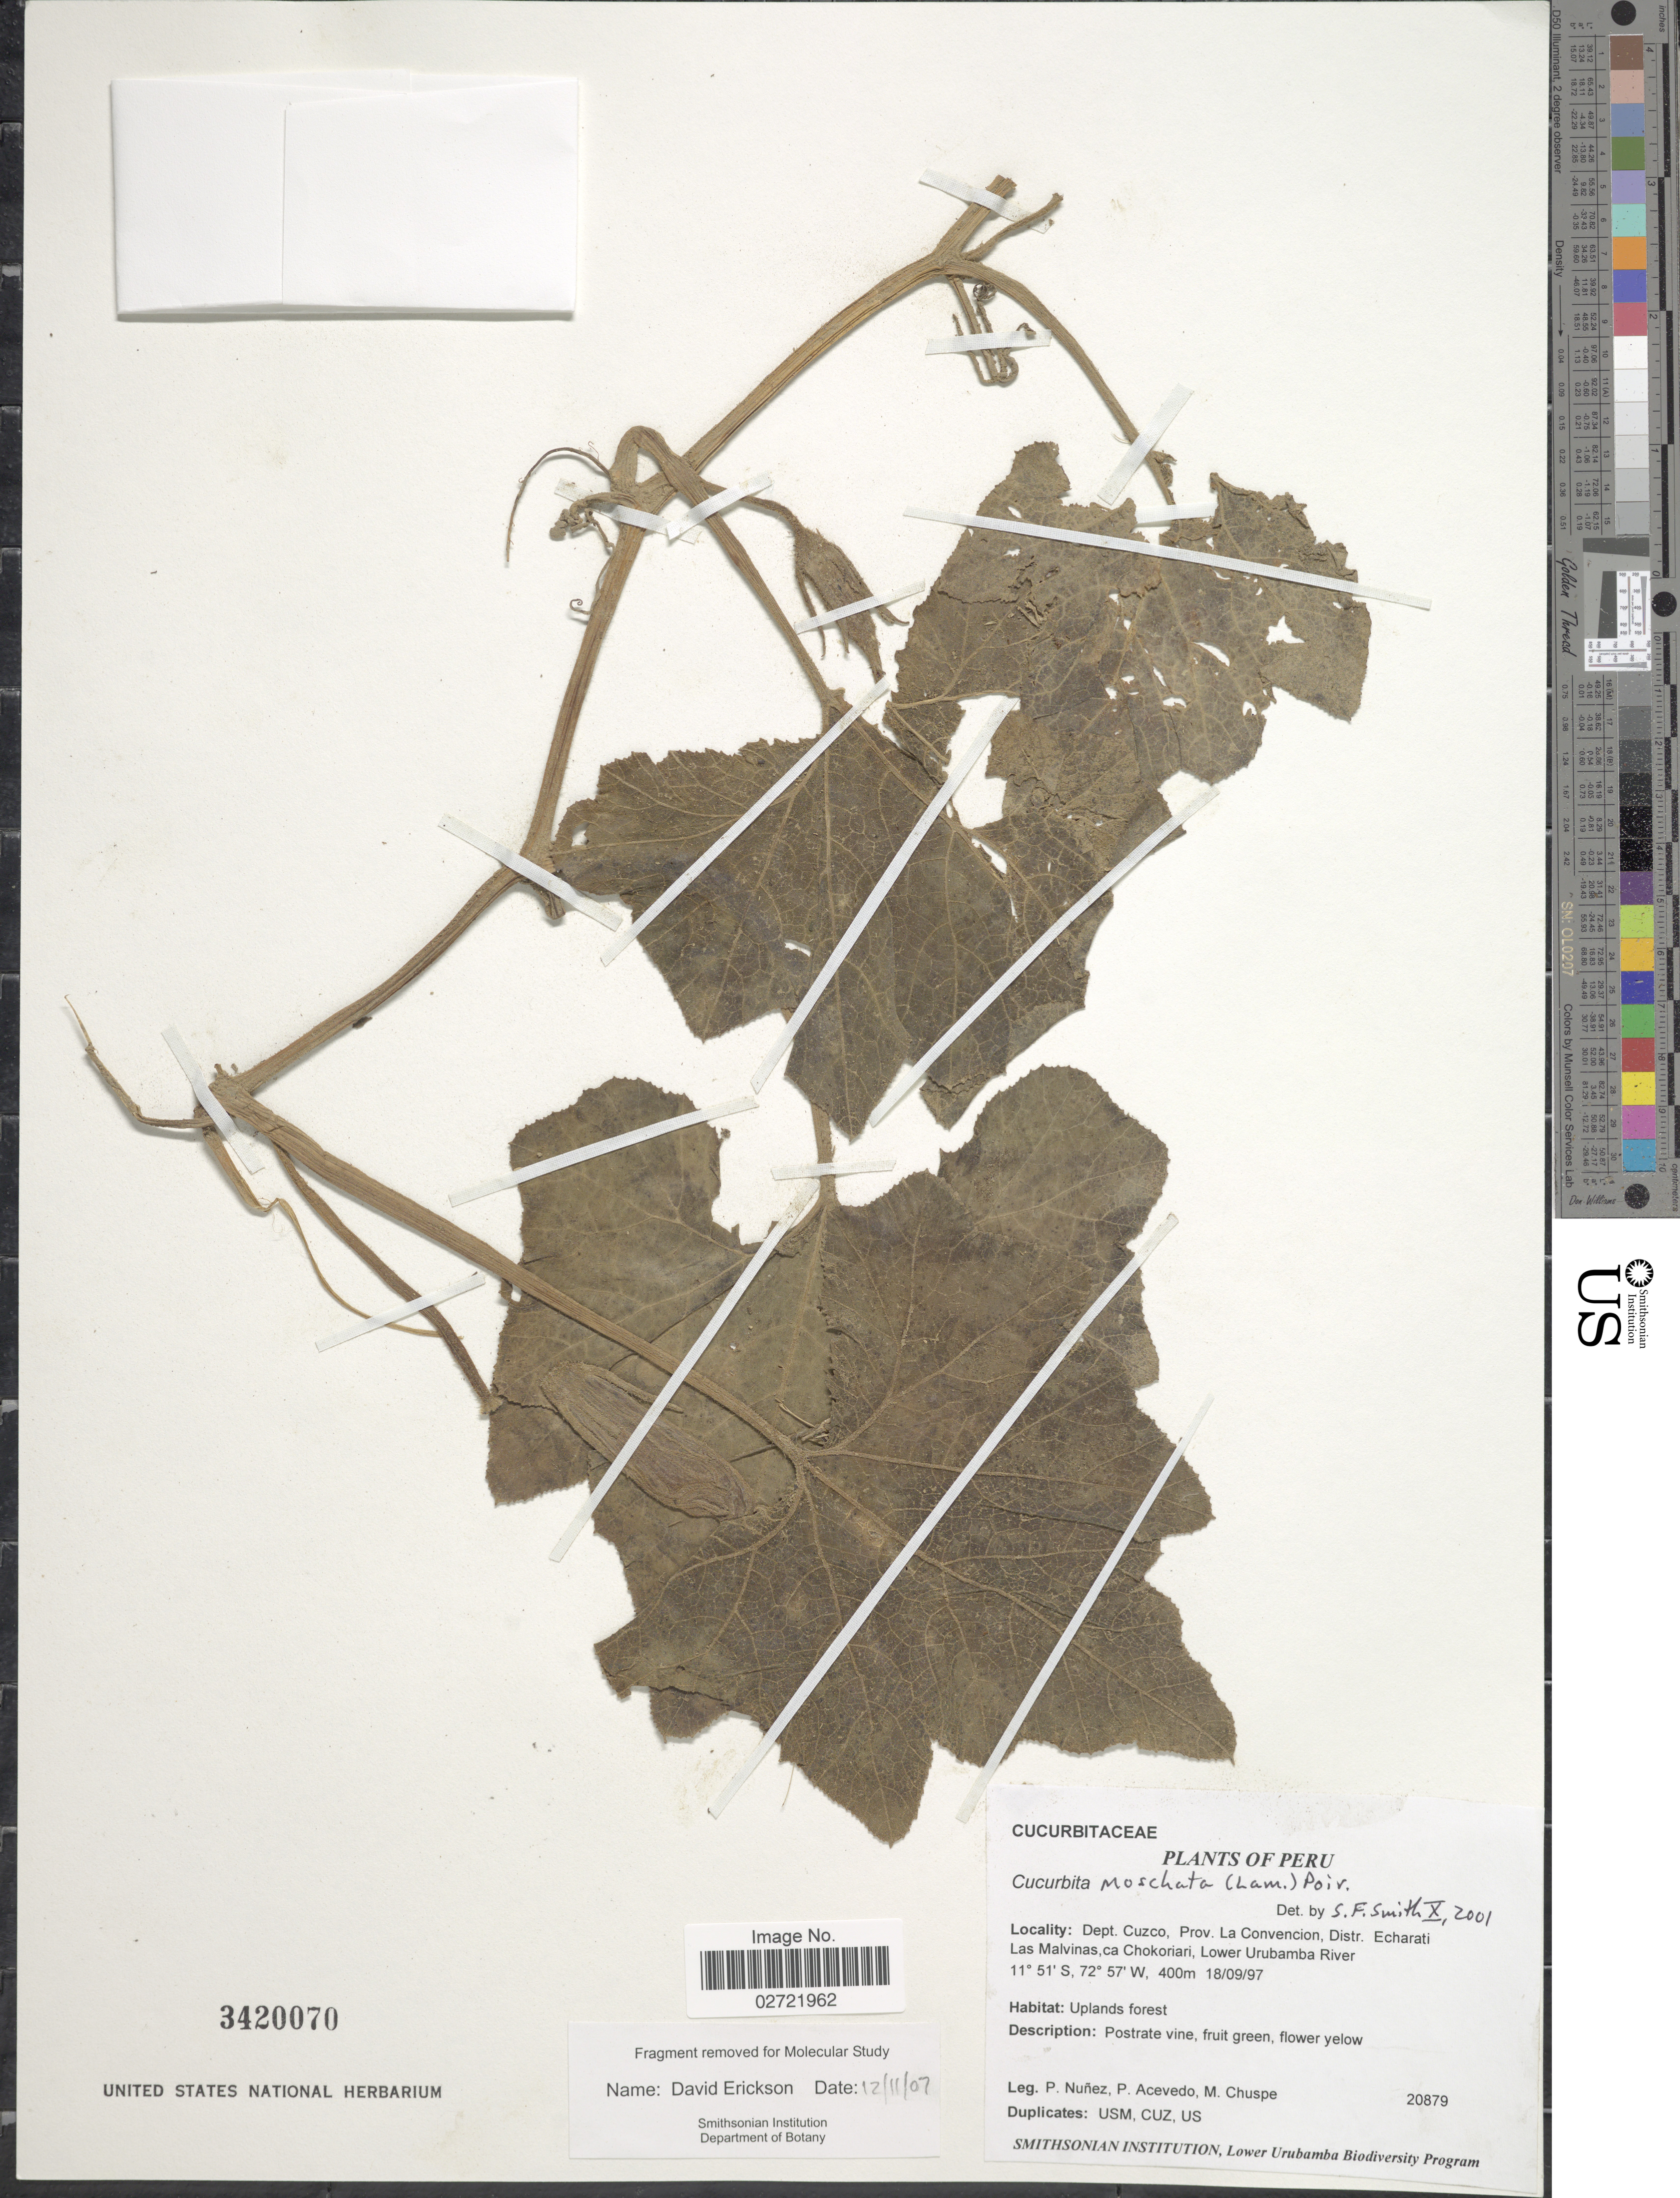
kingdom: Plantae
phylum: Tracheophyta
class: Magnoliopsida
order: Cucurbitales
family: Cucurbitaceae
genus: Cucurbita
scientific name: Cucurbita moschata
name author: (Duch.) Poir.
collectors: P. Nuñez V., P. Acevedo-Rodr. & M. Chuspe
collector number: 20879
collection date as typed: Transcribed d/m/y: 18/9/97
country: Peru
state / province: Cusco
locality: Dept. Cuzco, Prov. La Convencion, Distr. Echarati Las Malvinas, ca Chokoriari, Lower Urubamba River. Uplands forest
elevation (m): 400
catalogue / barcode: US 3420070